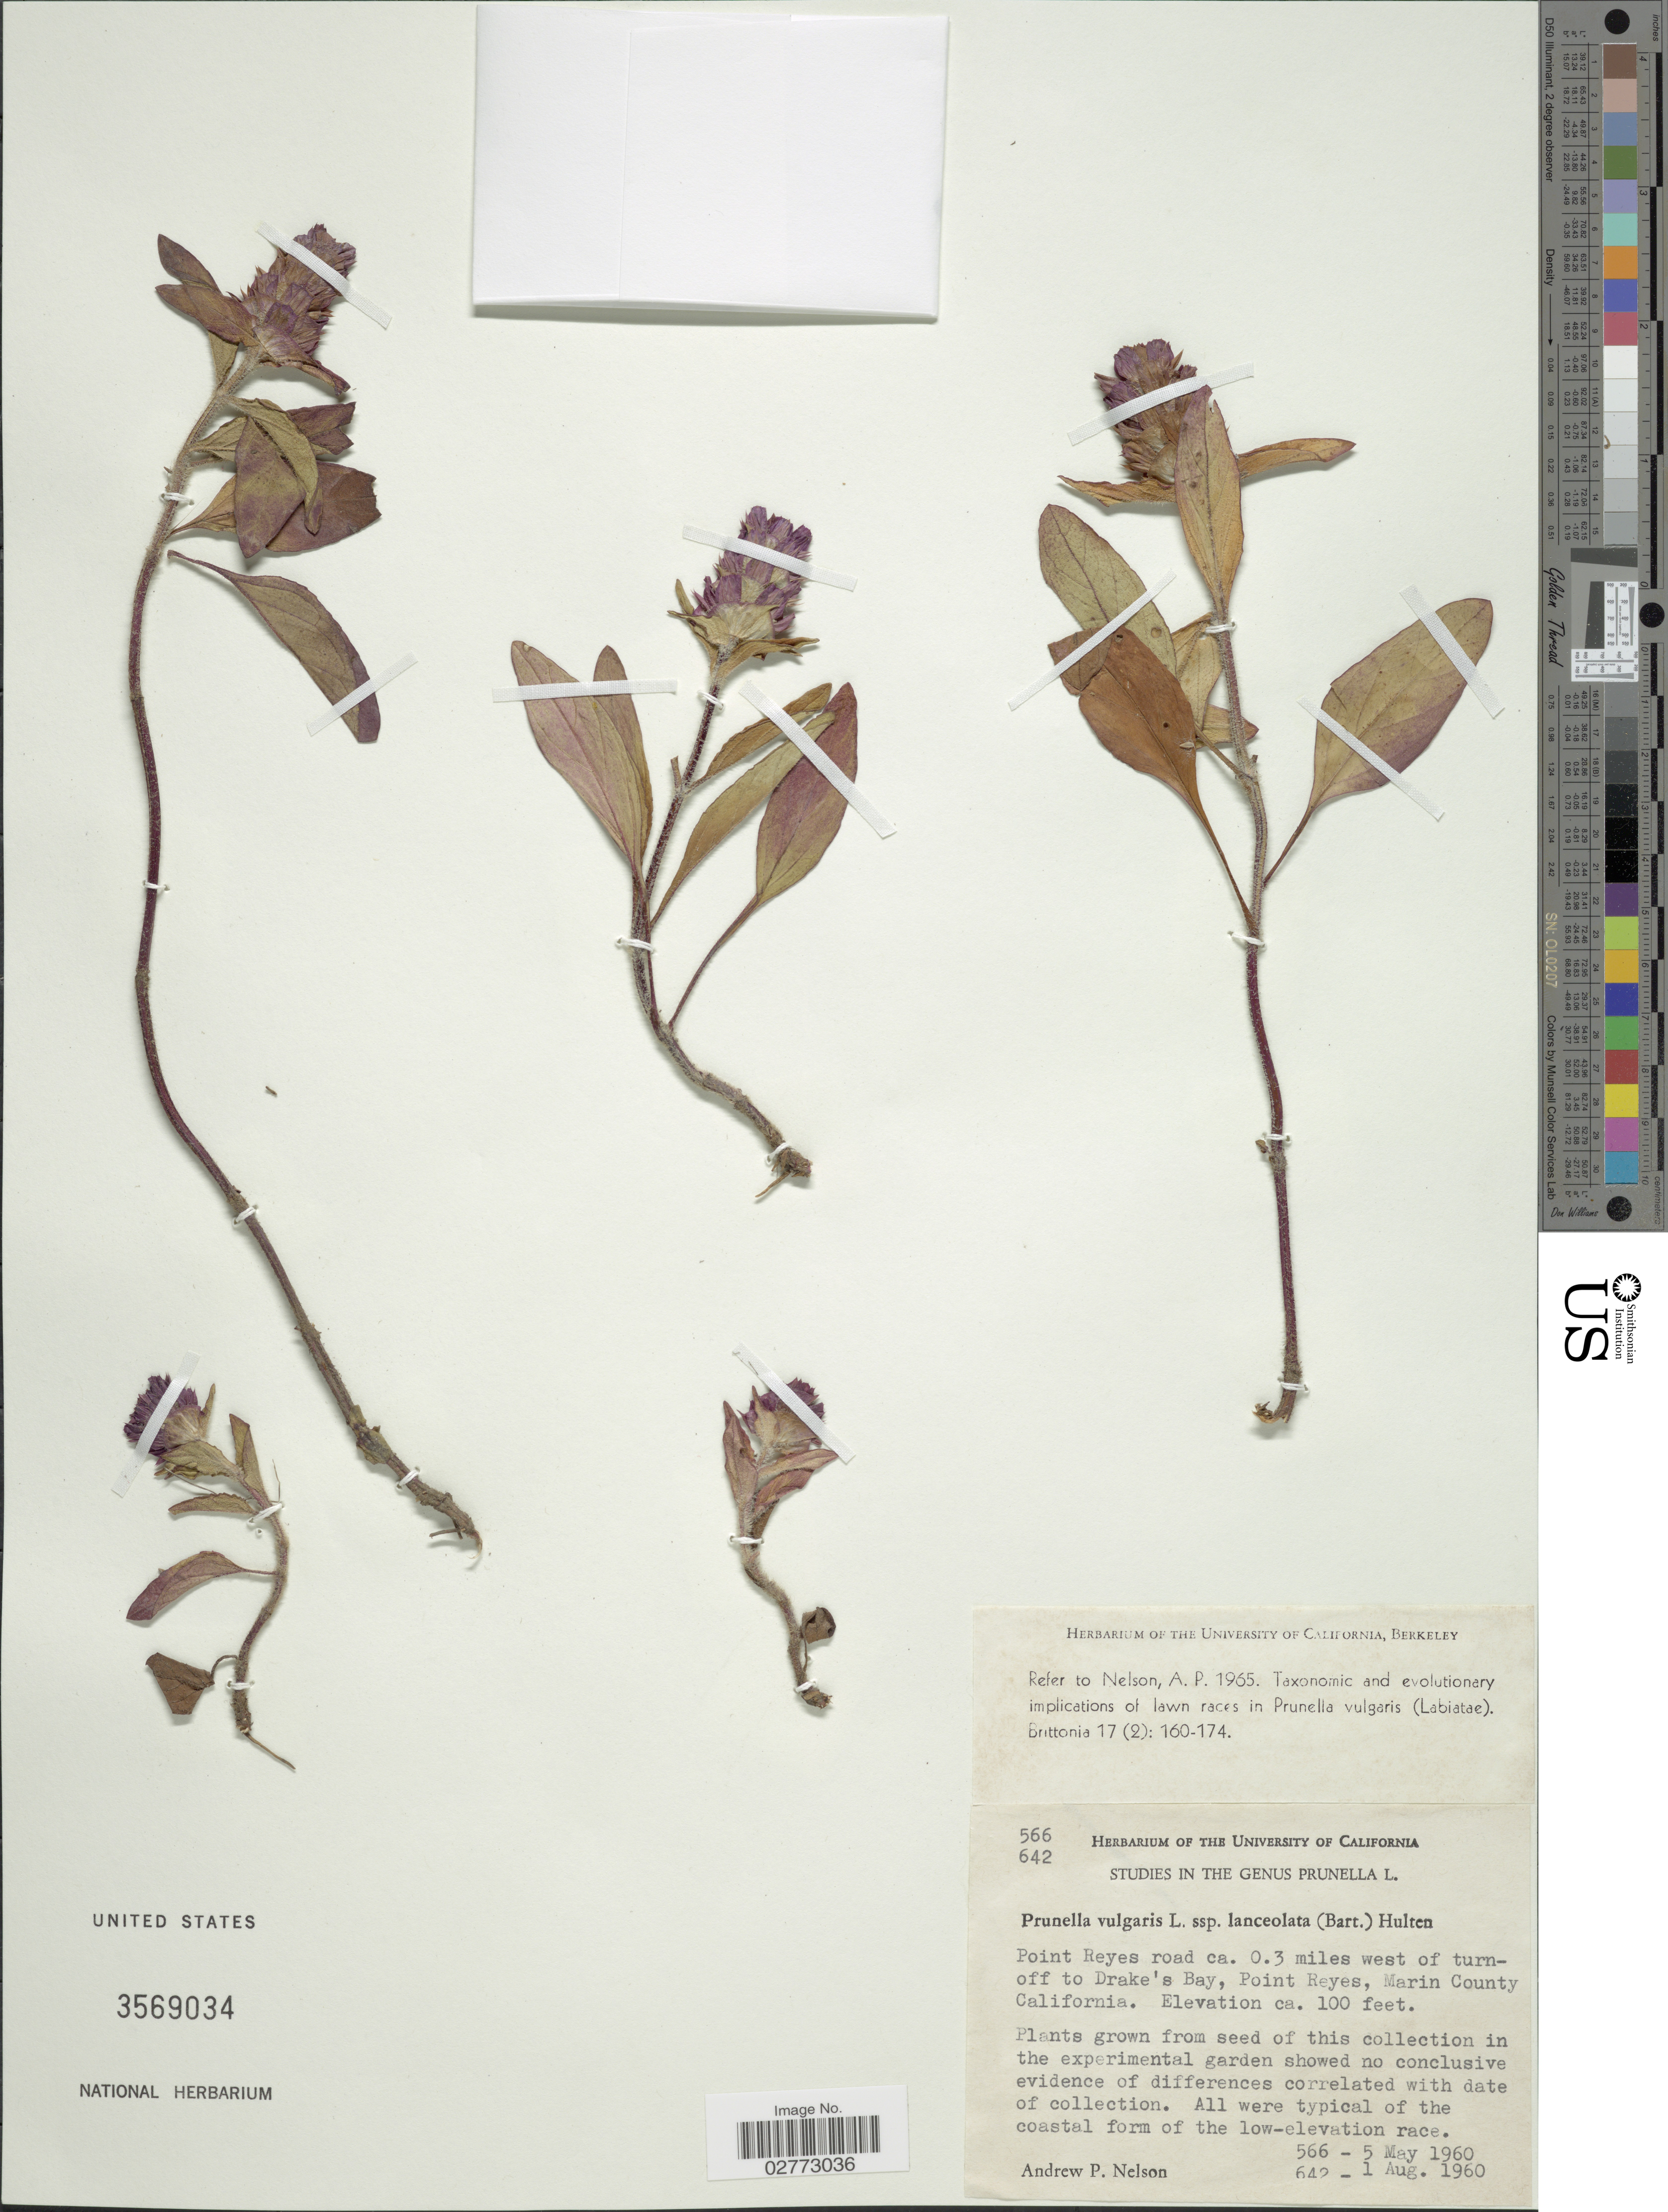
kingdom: Plantae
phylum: Tracheophyta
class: Magnoliopsida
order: Lamiales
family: Lamiaceae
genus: Prunella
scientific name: Prunella vulgaris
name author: L.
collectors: A. Nelson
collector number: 566/642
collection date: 1960-05-05/1960-08-01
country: United States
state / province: California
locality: Experimental garden.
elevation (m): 30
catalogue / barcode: US 3569034